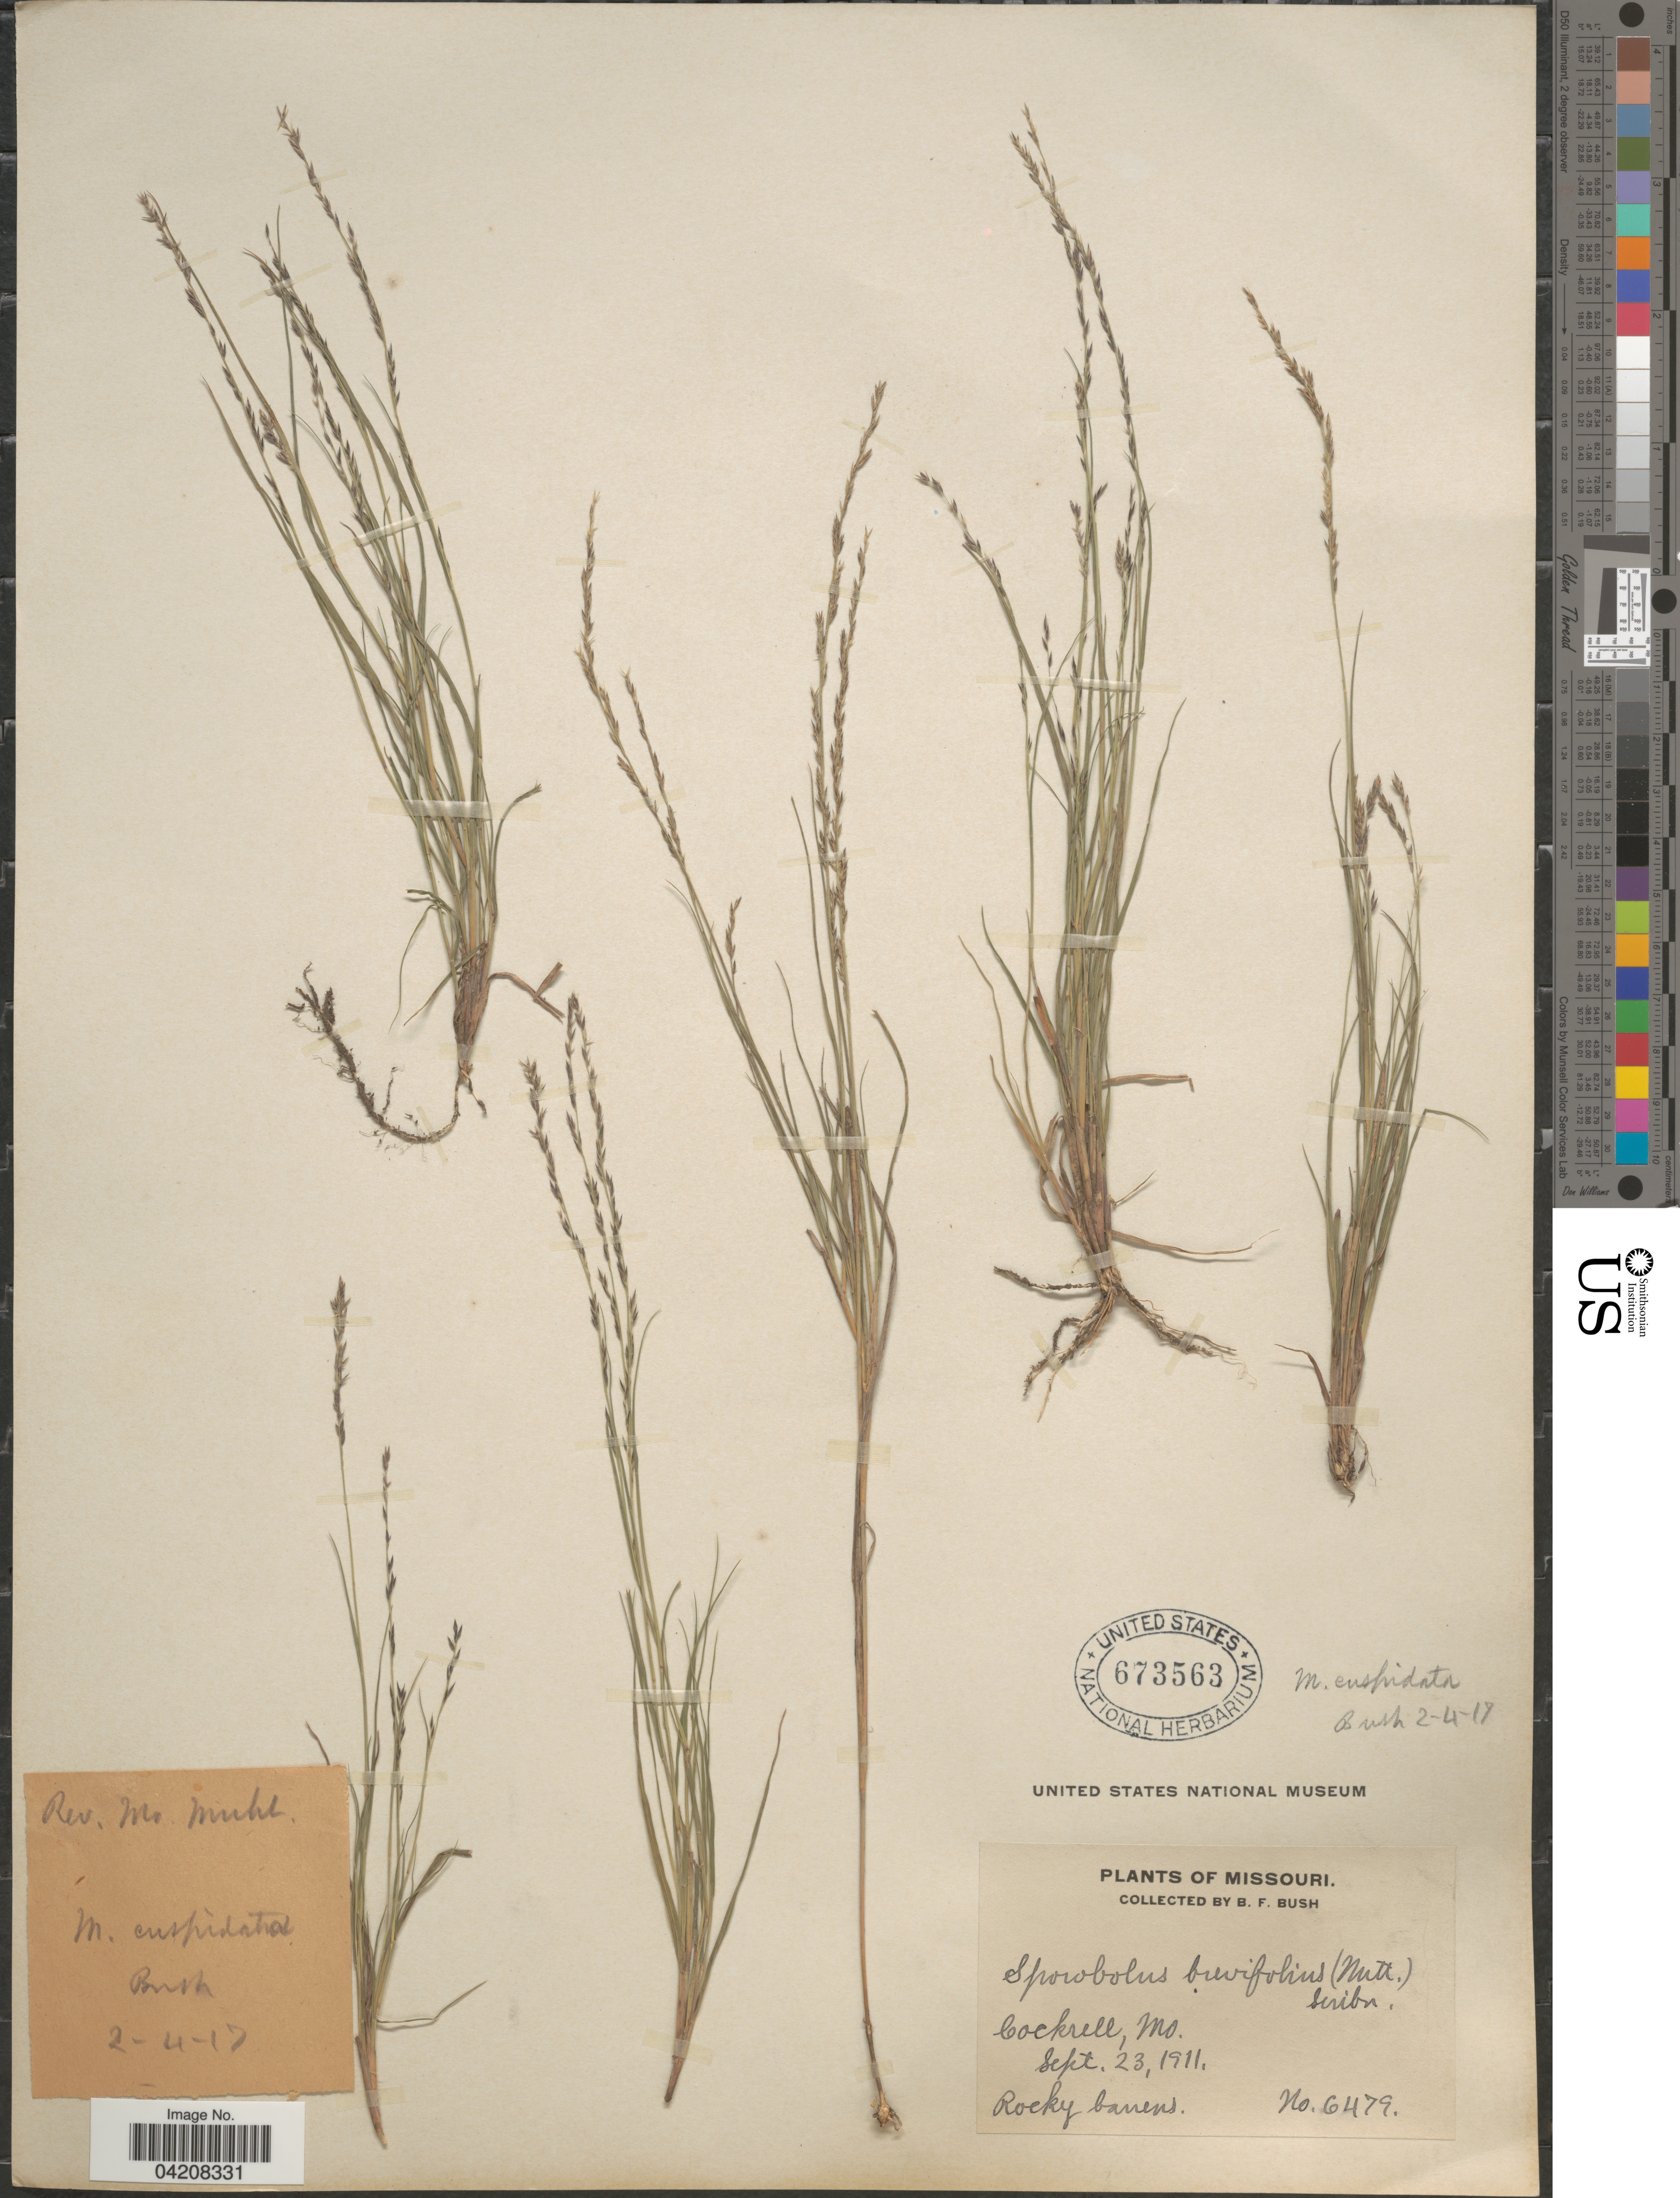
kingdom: Plantae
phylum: Tracheophyta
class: Liliopsida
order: Poales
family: Poaceae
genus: Muhlenbergia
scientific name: Muhlenbergia cuspidata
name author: (Torr. ex Hook.) Rydb.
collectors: B. F. Bush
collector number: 6479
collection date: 1911-09-23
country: United States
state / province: Missouri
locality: Cockrell.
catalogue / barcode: US 673563